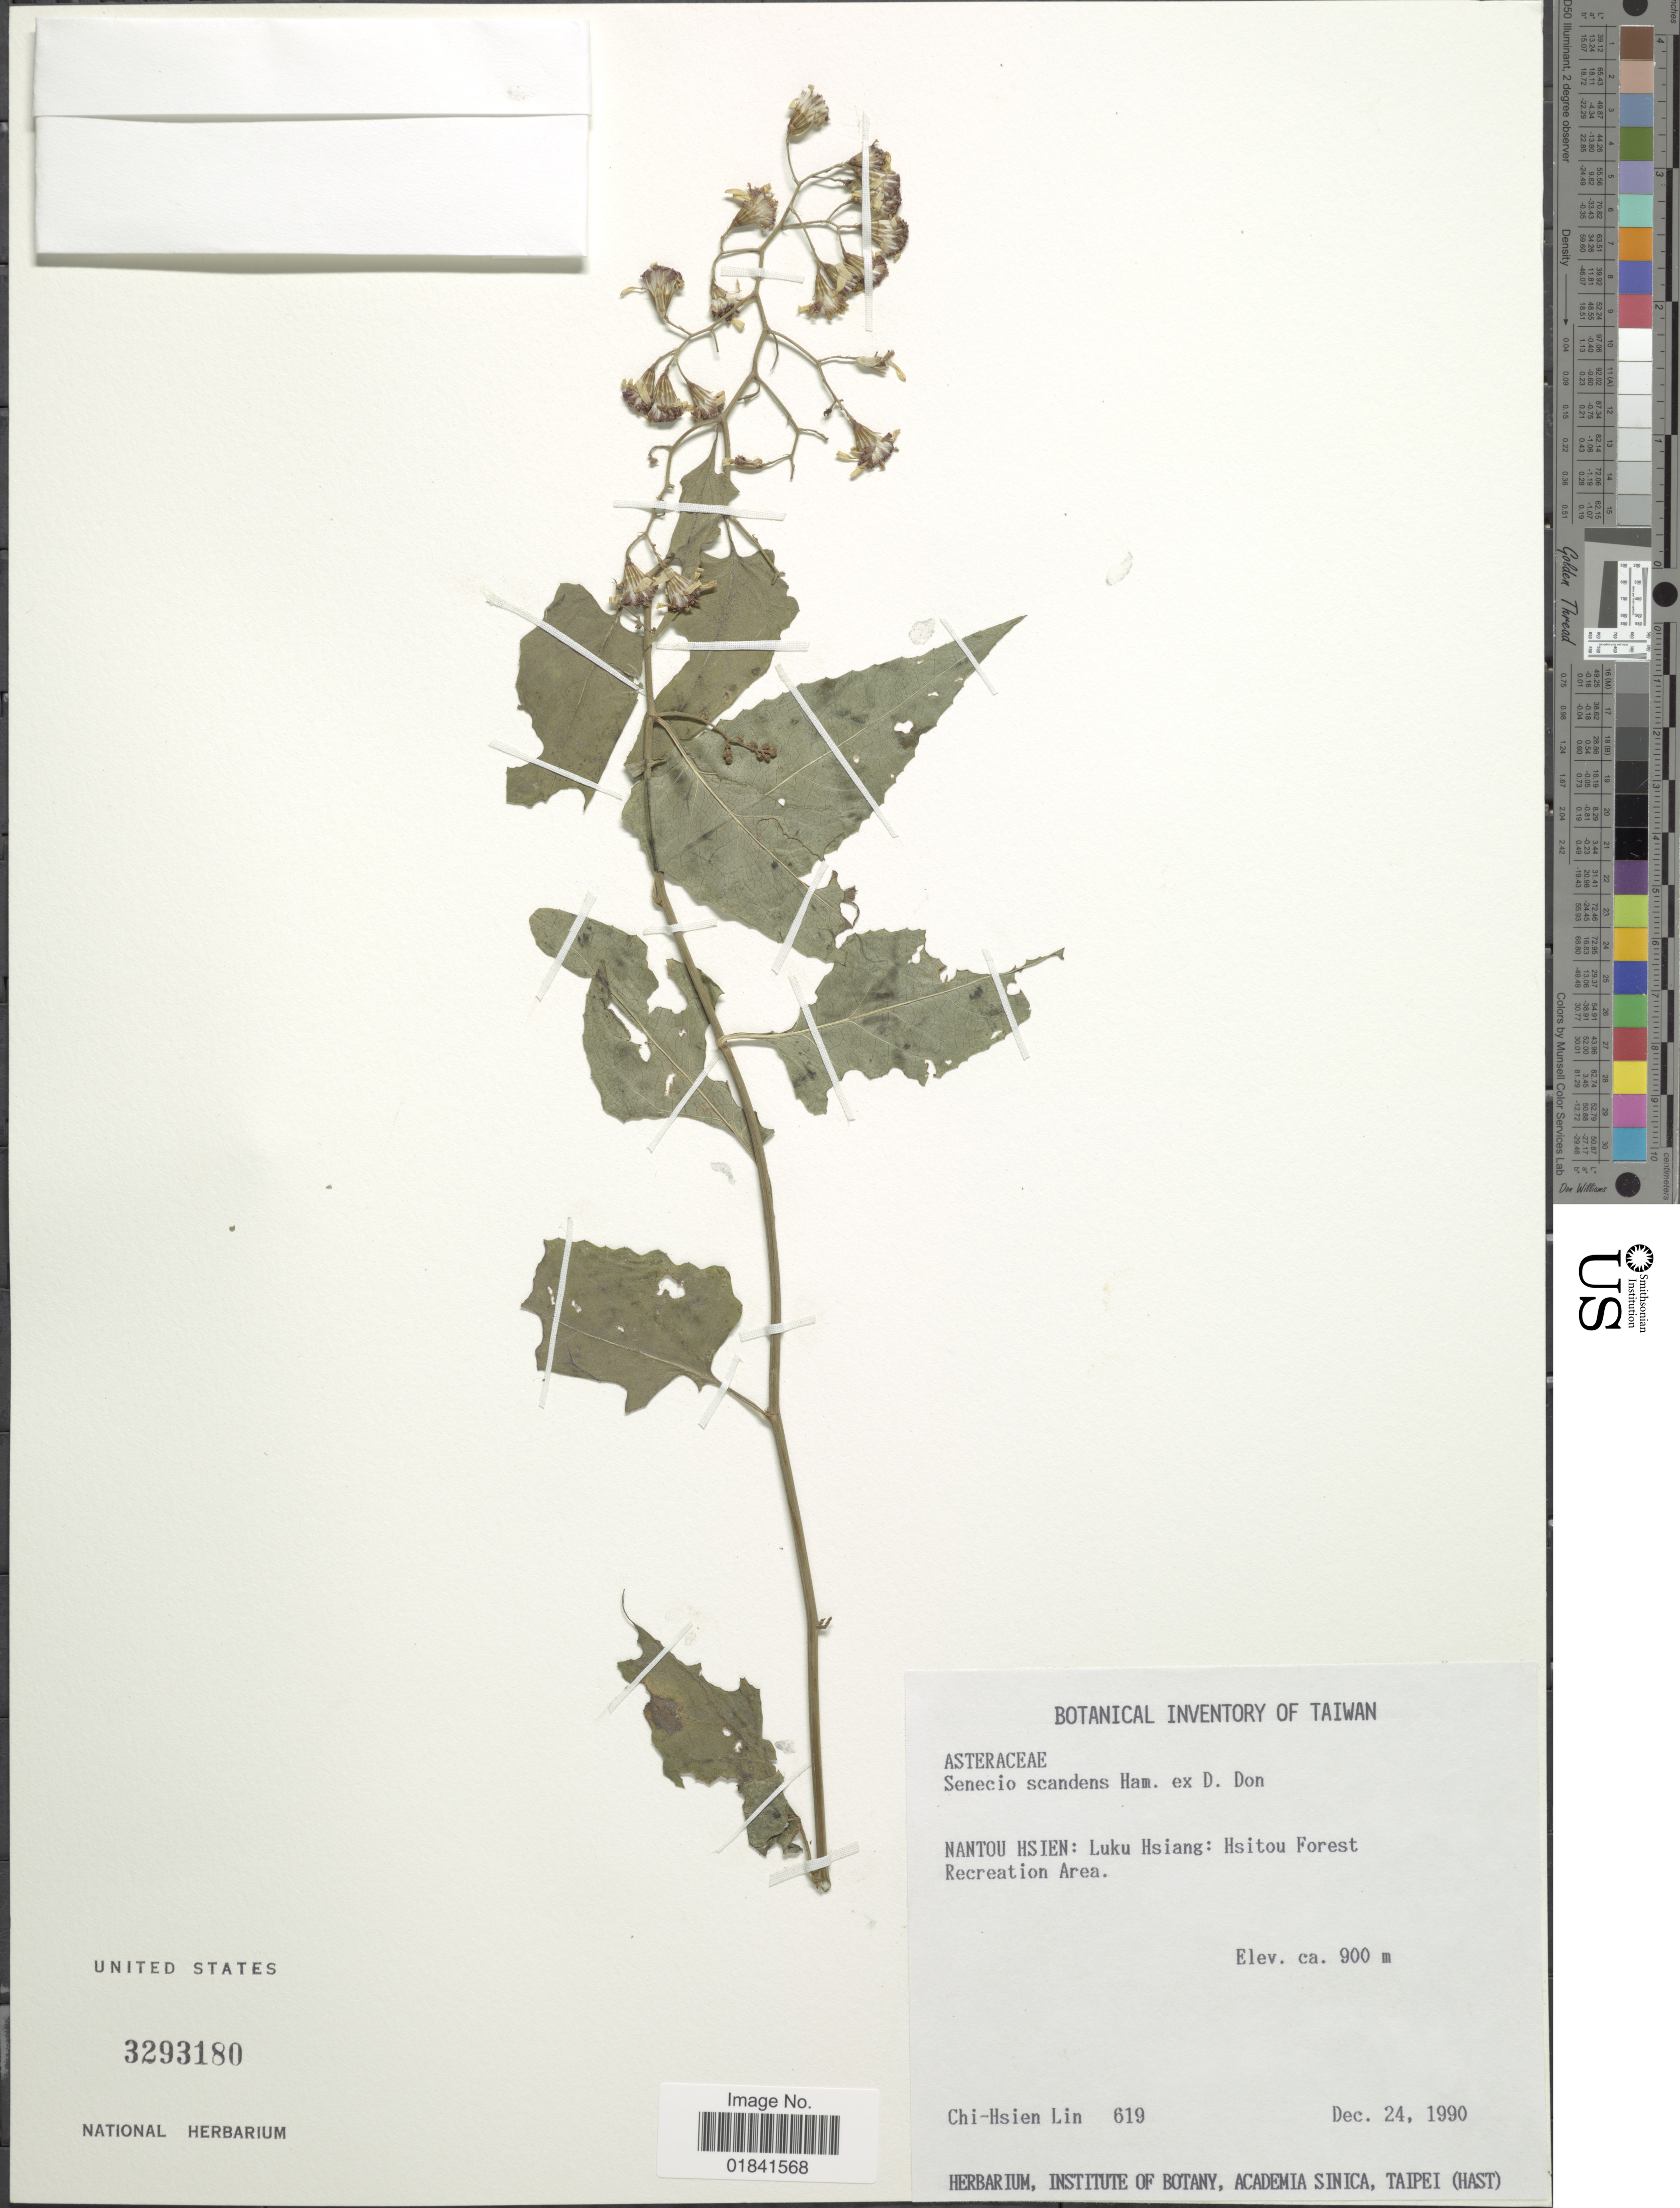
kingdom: Plantae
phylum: Tracheophyta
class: Magnoliopsida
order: Asterales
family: Asteraceae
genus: Senecio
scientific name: Senecio scandens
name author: Buch.-Ham. ex D. Don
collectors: C. Lin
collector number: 619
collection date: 1990-12-24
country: Taiwan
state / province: Nantou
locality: Nantou Hsien: Luku Hsiang: Hsitou Forest Recreation Area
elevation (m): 900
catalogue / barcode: US 3293180